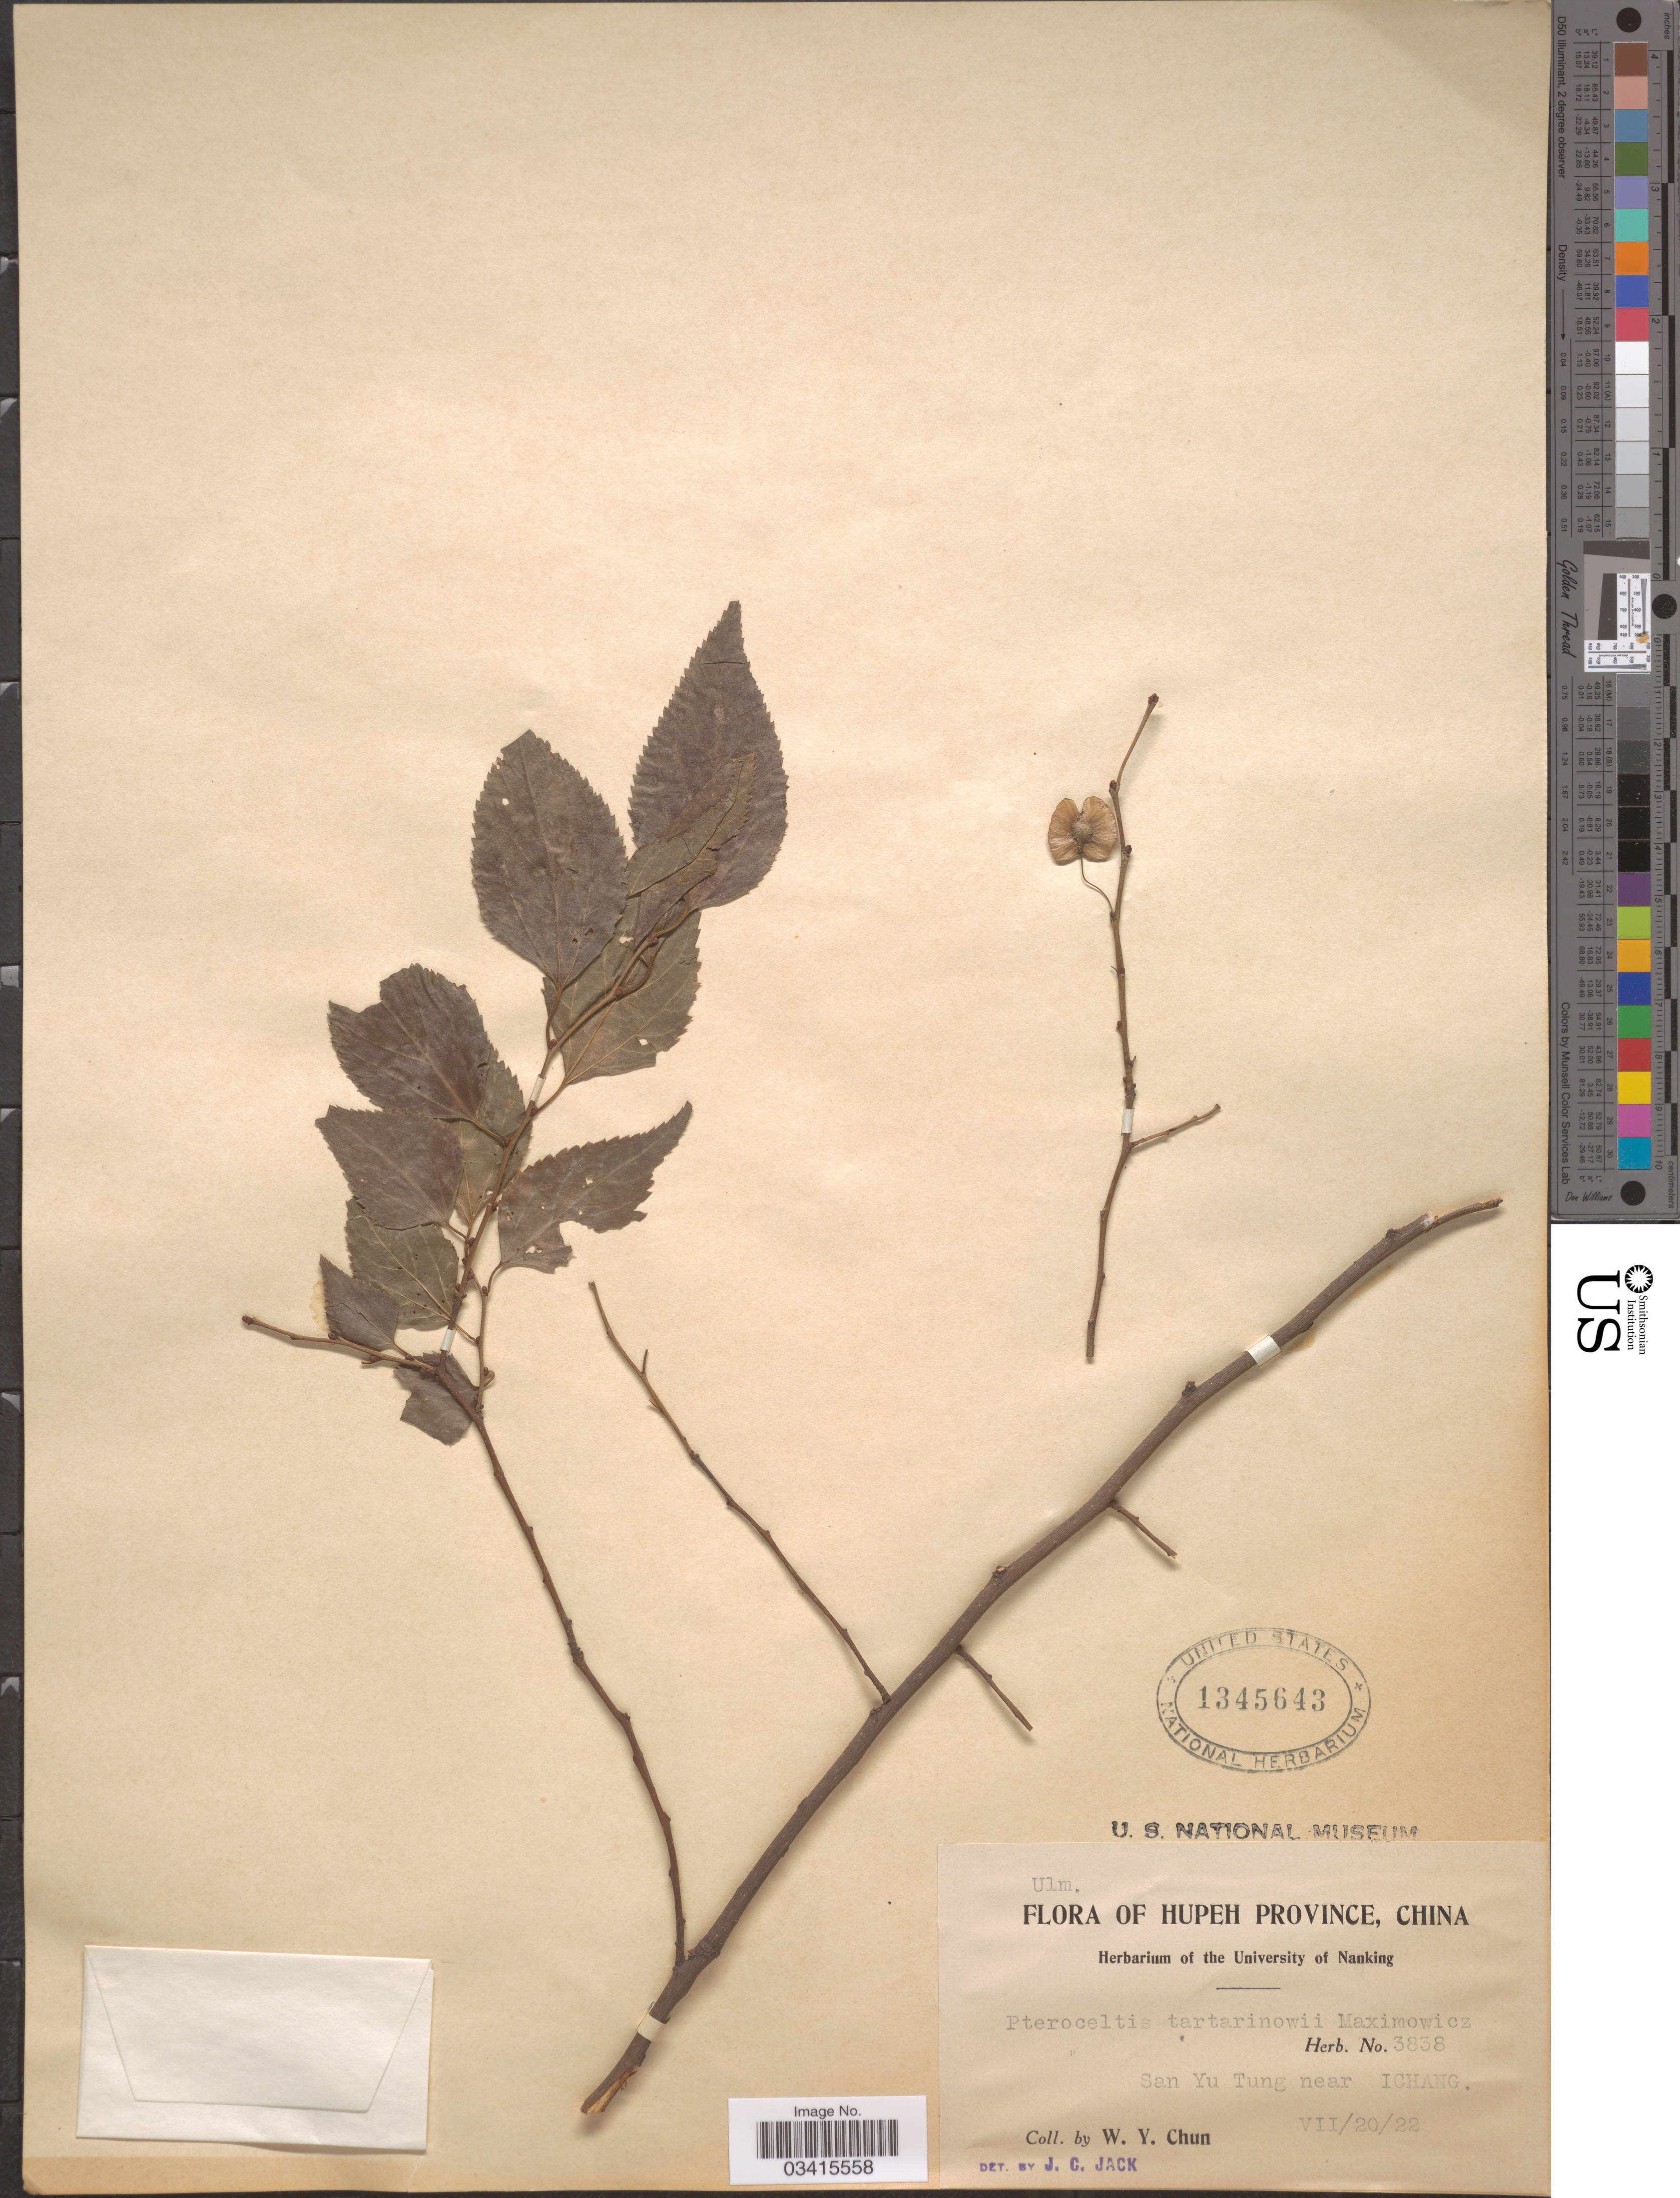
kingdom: Plantae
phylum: Tracheophyta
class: Magnoliopsida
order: Rosales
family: Cannabaceae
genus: Pteroceltis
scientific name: Pteroceltis tatarinowii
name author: Maxim.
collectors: W. Y. Chun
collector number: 3838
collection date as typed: Transcribed d/m/y: 20/7/22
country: China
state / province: Hubei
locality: Hupeh Province. San Yu Tung near Ichang.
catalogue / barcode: US 1345643